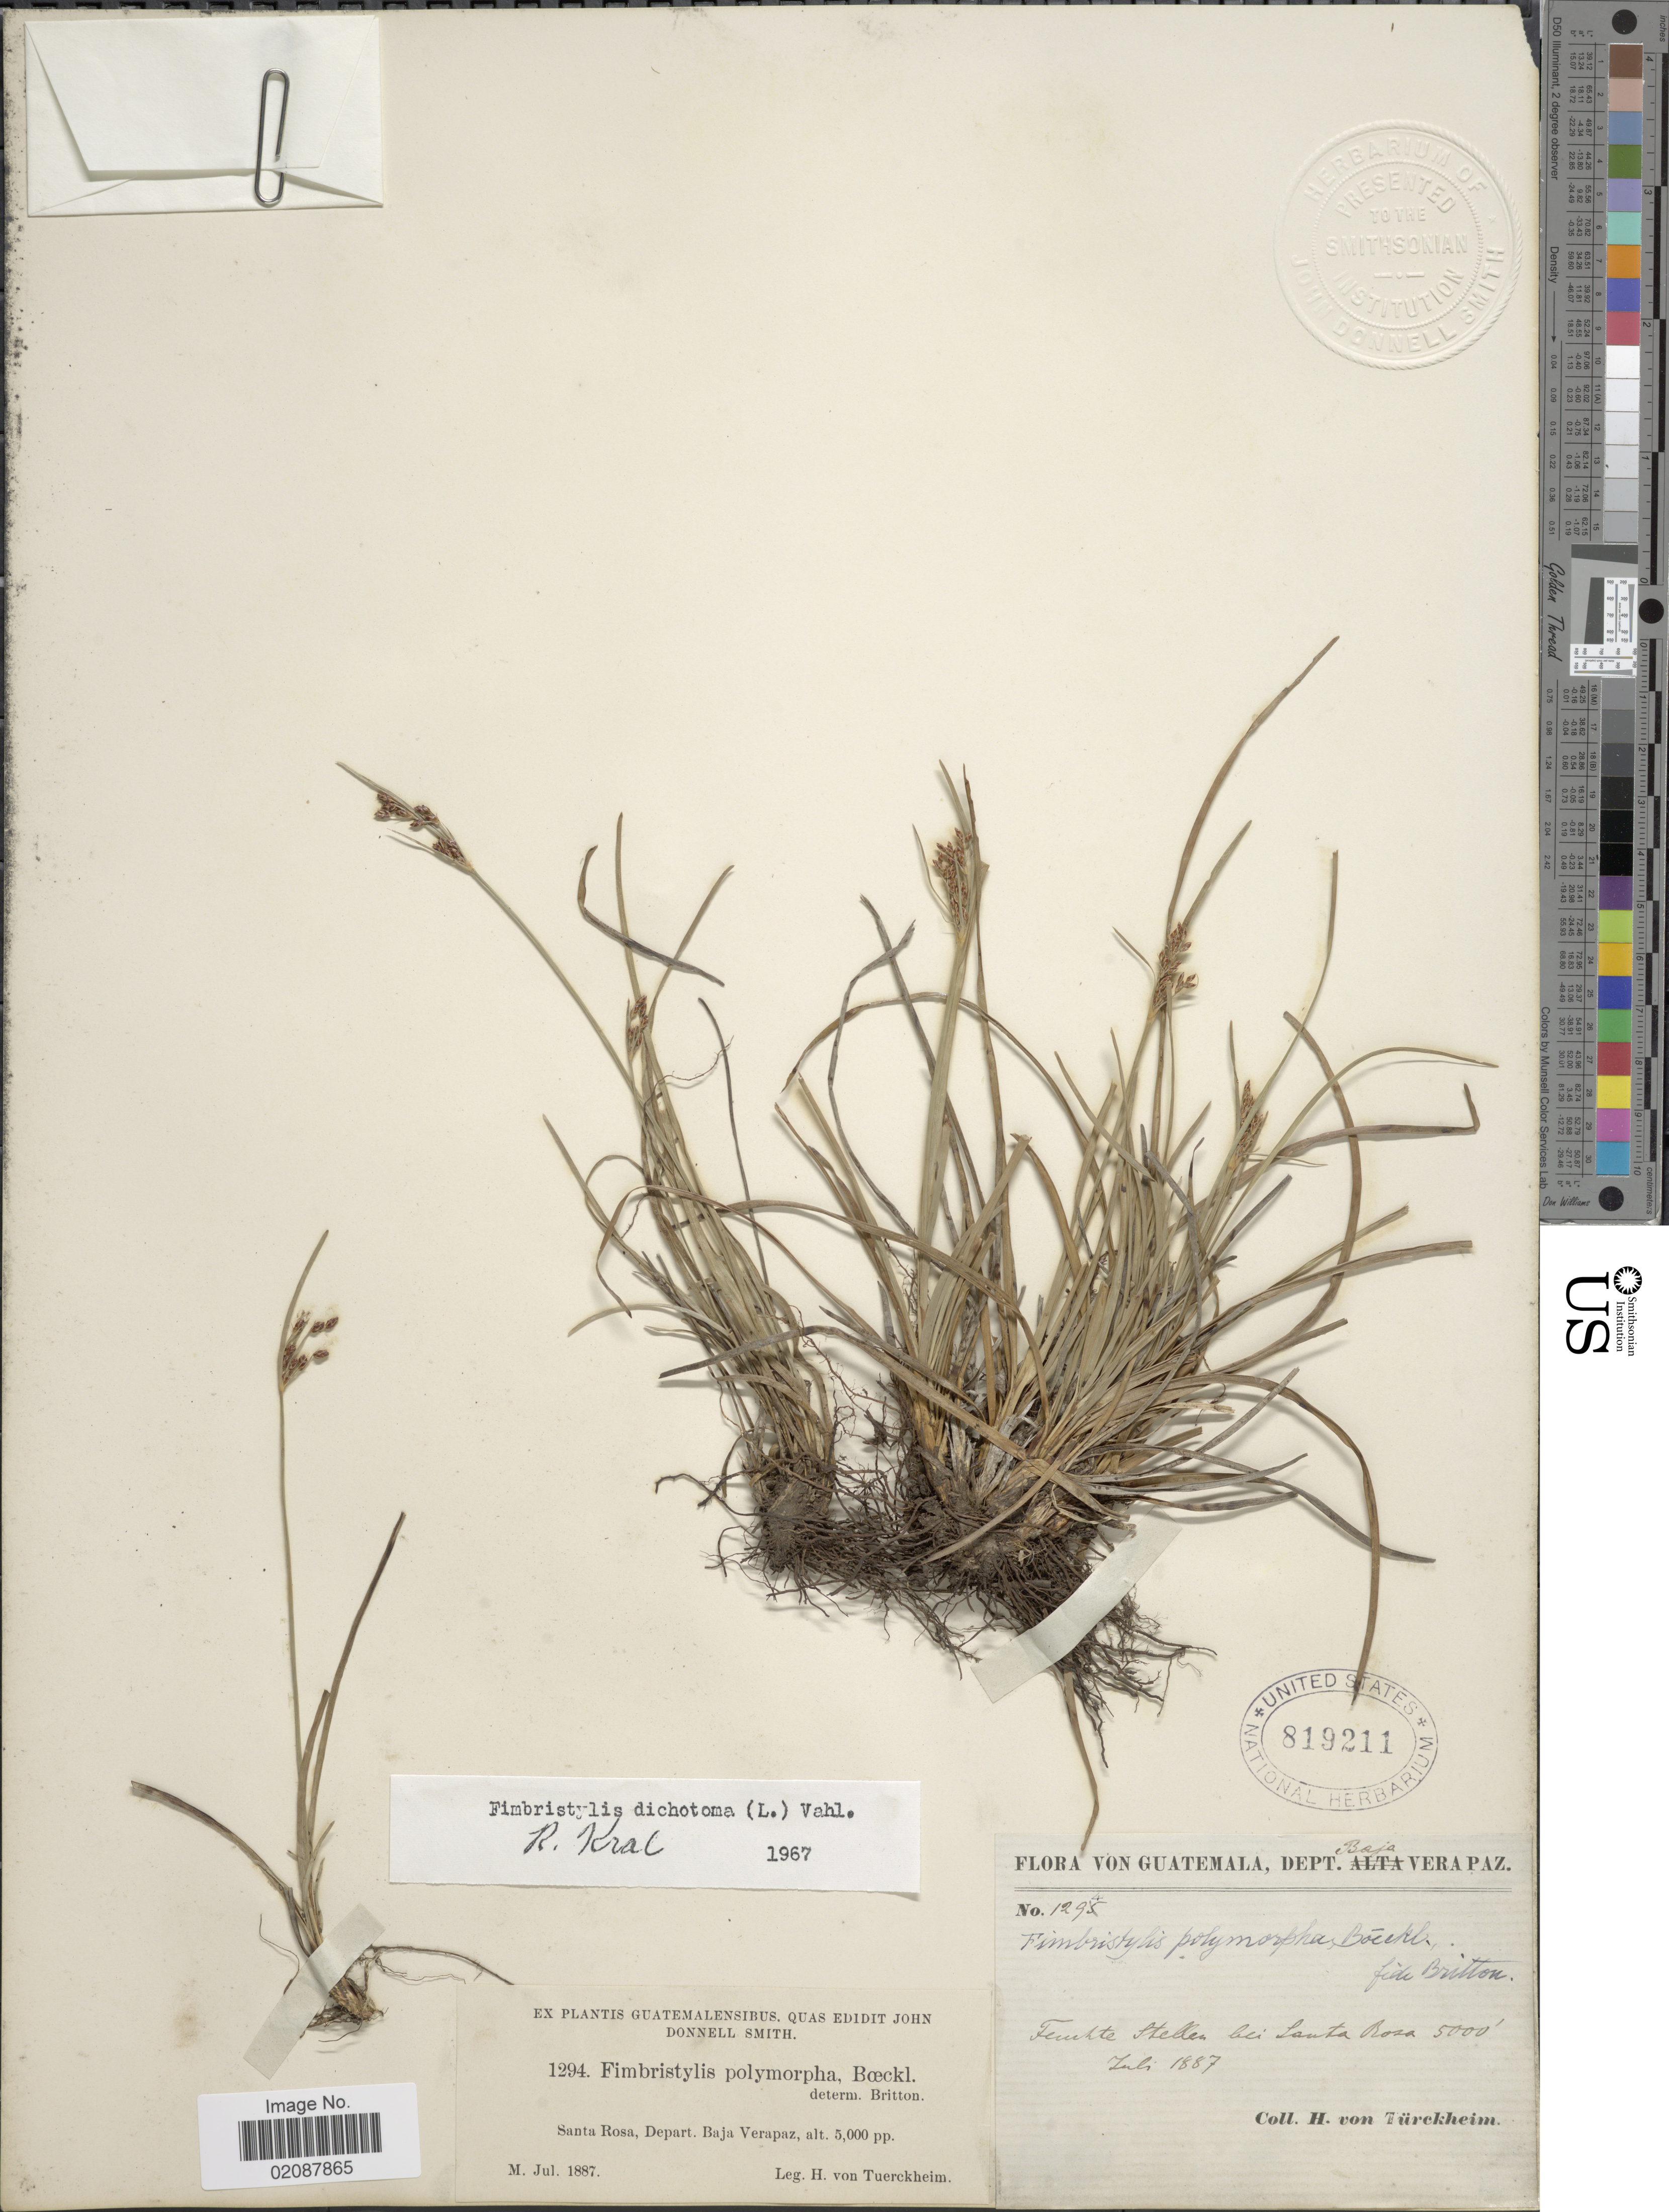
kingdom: Plantae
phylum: Tracheophyta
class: Liliopsida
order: Poales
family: Cyperaceae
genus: Fimbristylis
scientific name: Fimbristylis dichotoma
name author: (L.) Vahl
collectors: H. von Tuerckheim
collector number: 1294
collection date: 1887-07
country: Guatemala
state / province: Baja Verapaz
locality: Santa Rosa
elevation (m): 1524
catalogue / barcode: US 819211